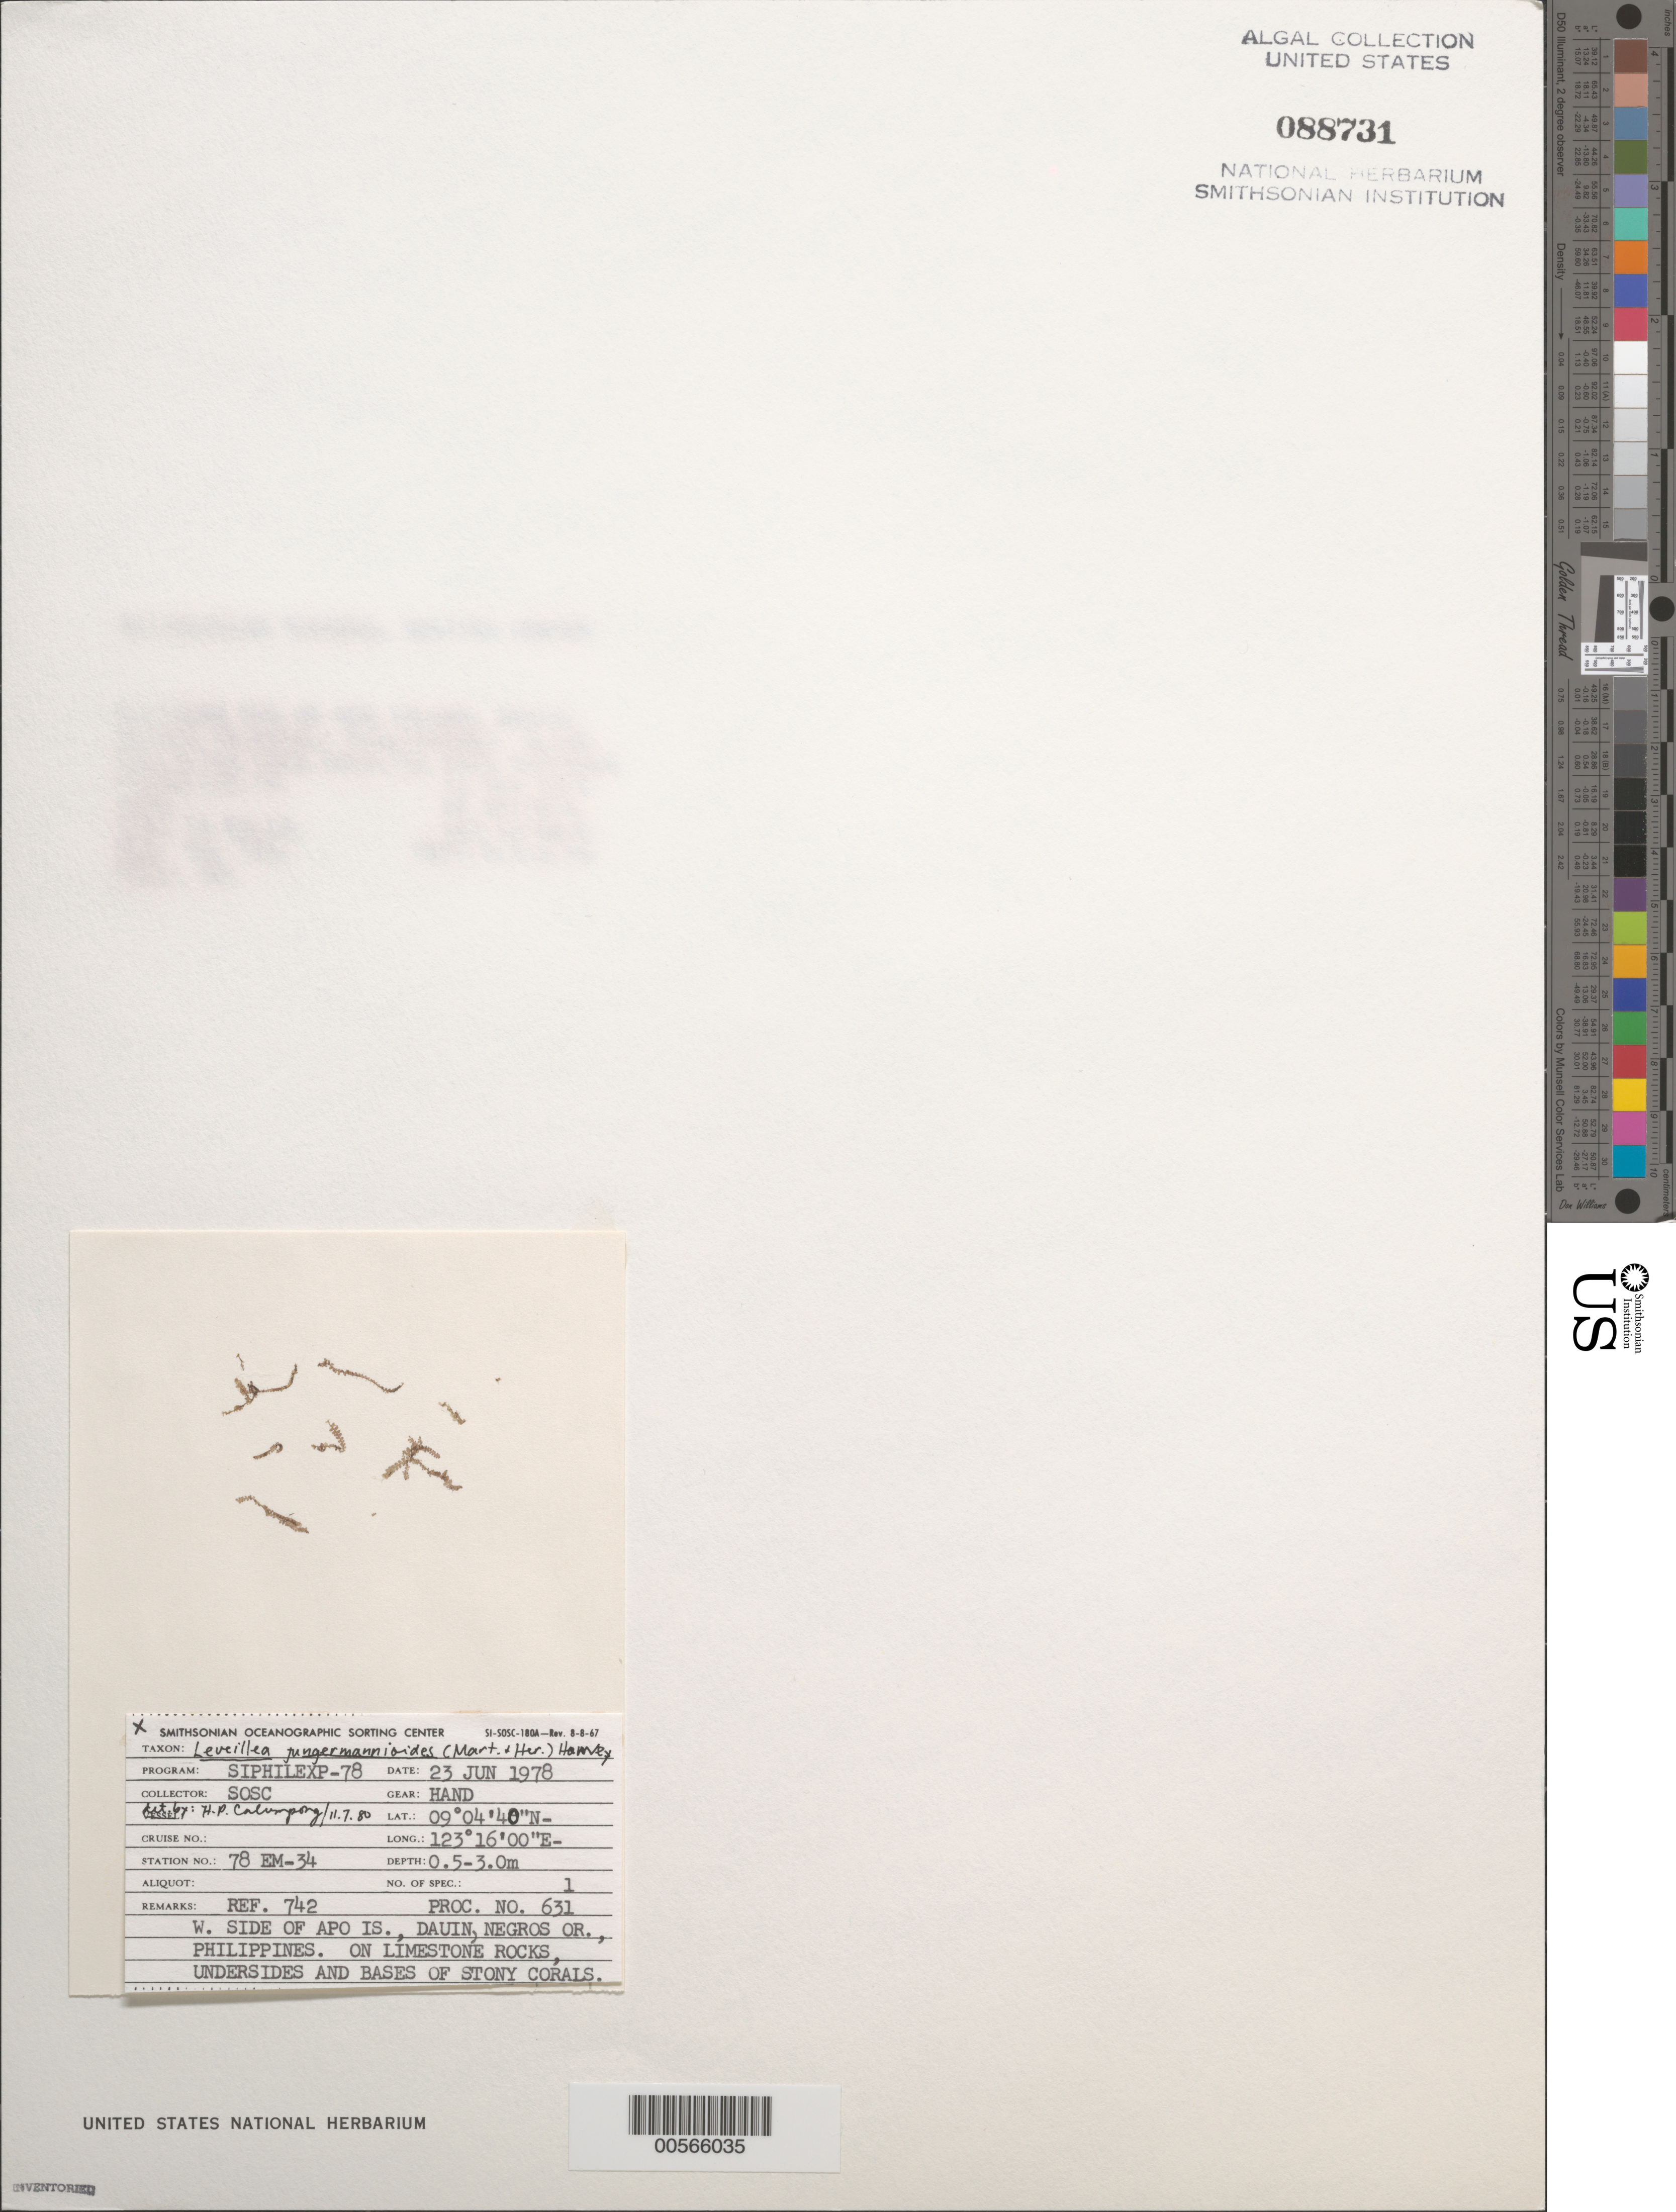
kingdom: Plantae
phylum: Rhodophyta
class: Florideophyceae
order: Ceramiales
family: Rhodomelaceae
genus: Leveillea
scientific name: Leveillea jungermannioides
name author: (Hering & G. Martens in G. Martens & Hering) Harv.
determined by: Calumpong, H. P.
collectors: SOSC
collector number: Station 78 Em-34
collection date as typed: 23 Jun 1978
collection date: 1978-06-23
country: Philippines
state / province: Central Visayas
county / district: Negros Oriental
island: Apo Island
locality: Apo Island, Dauin, Negros Oriental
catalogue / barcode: US 88731